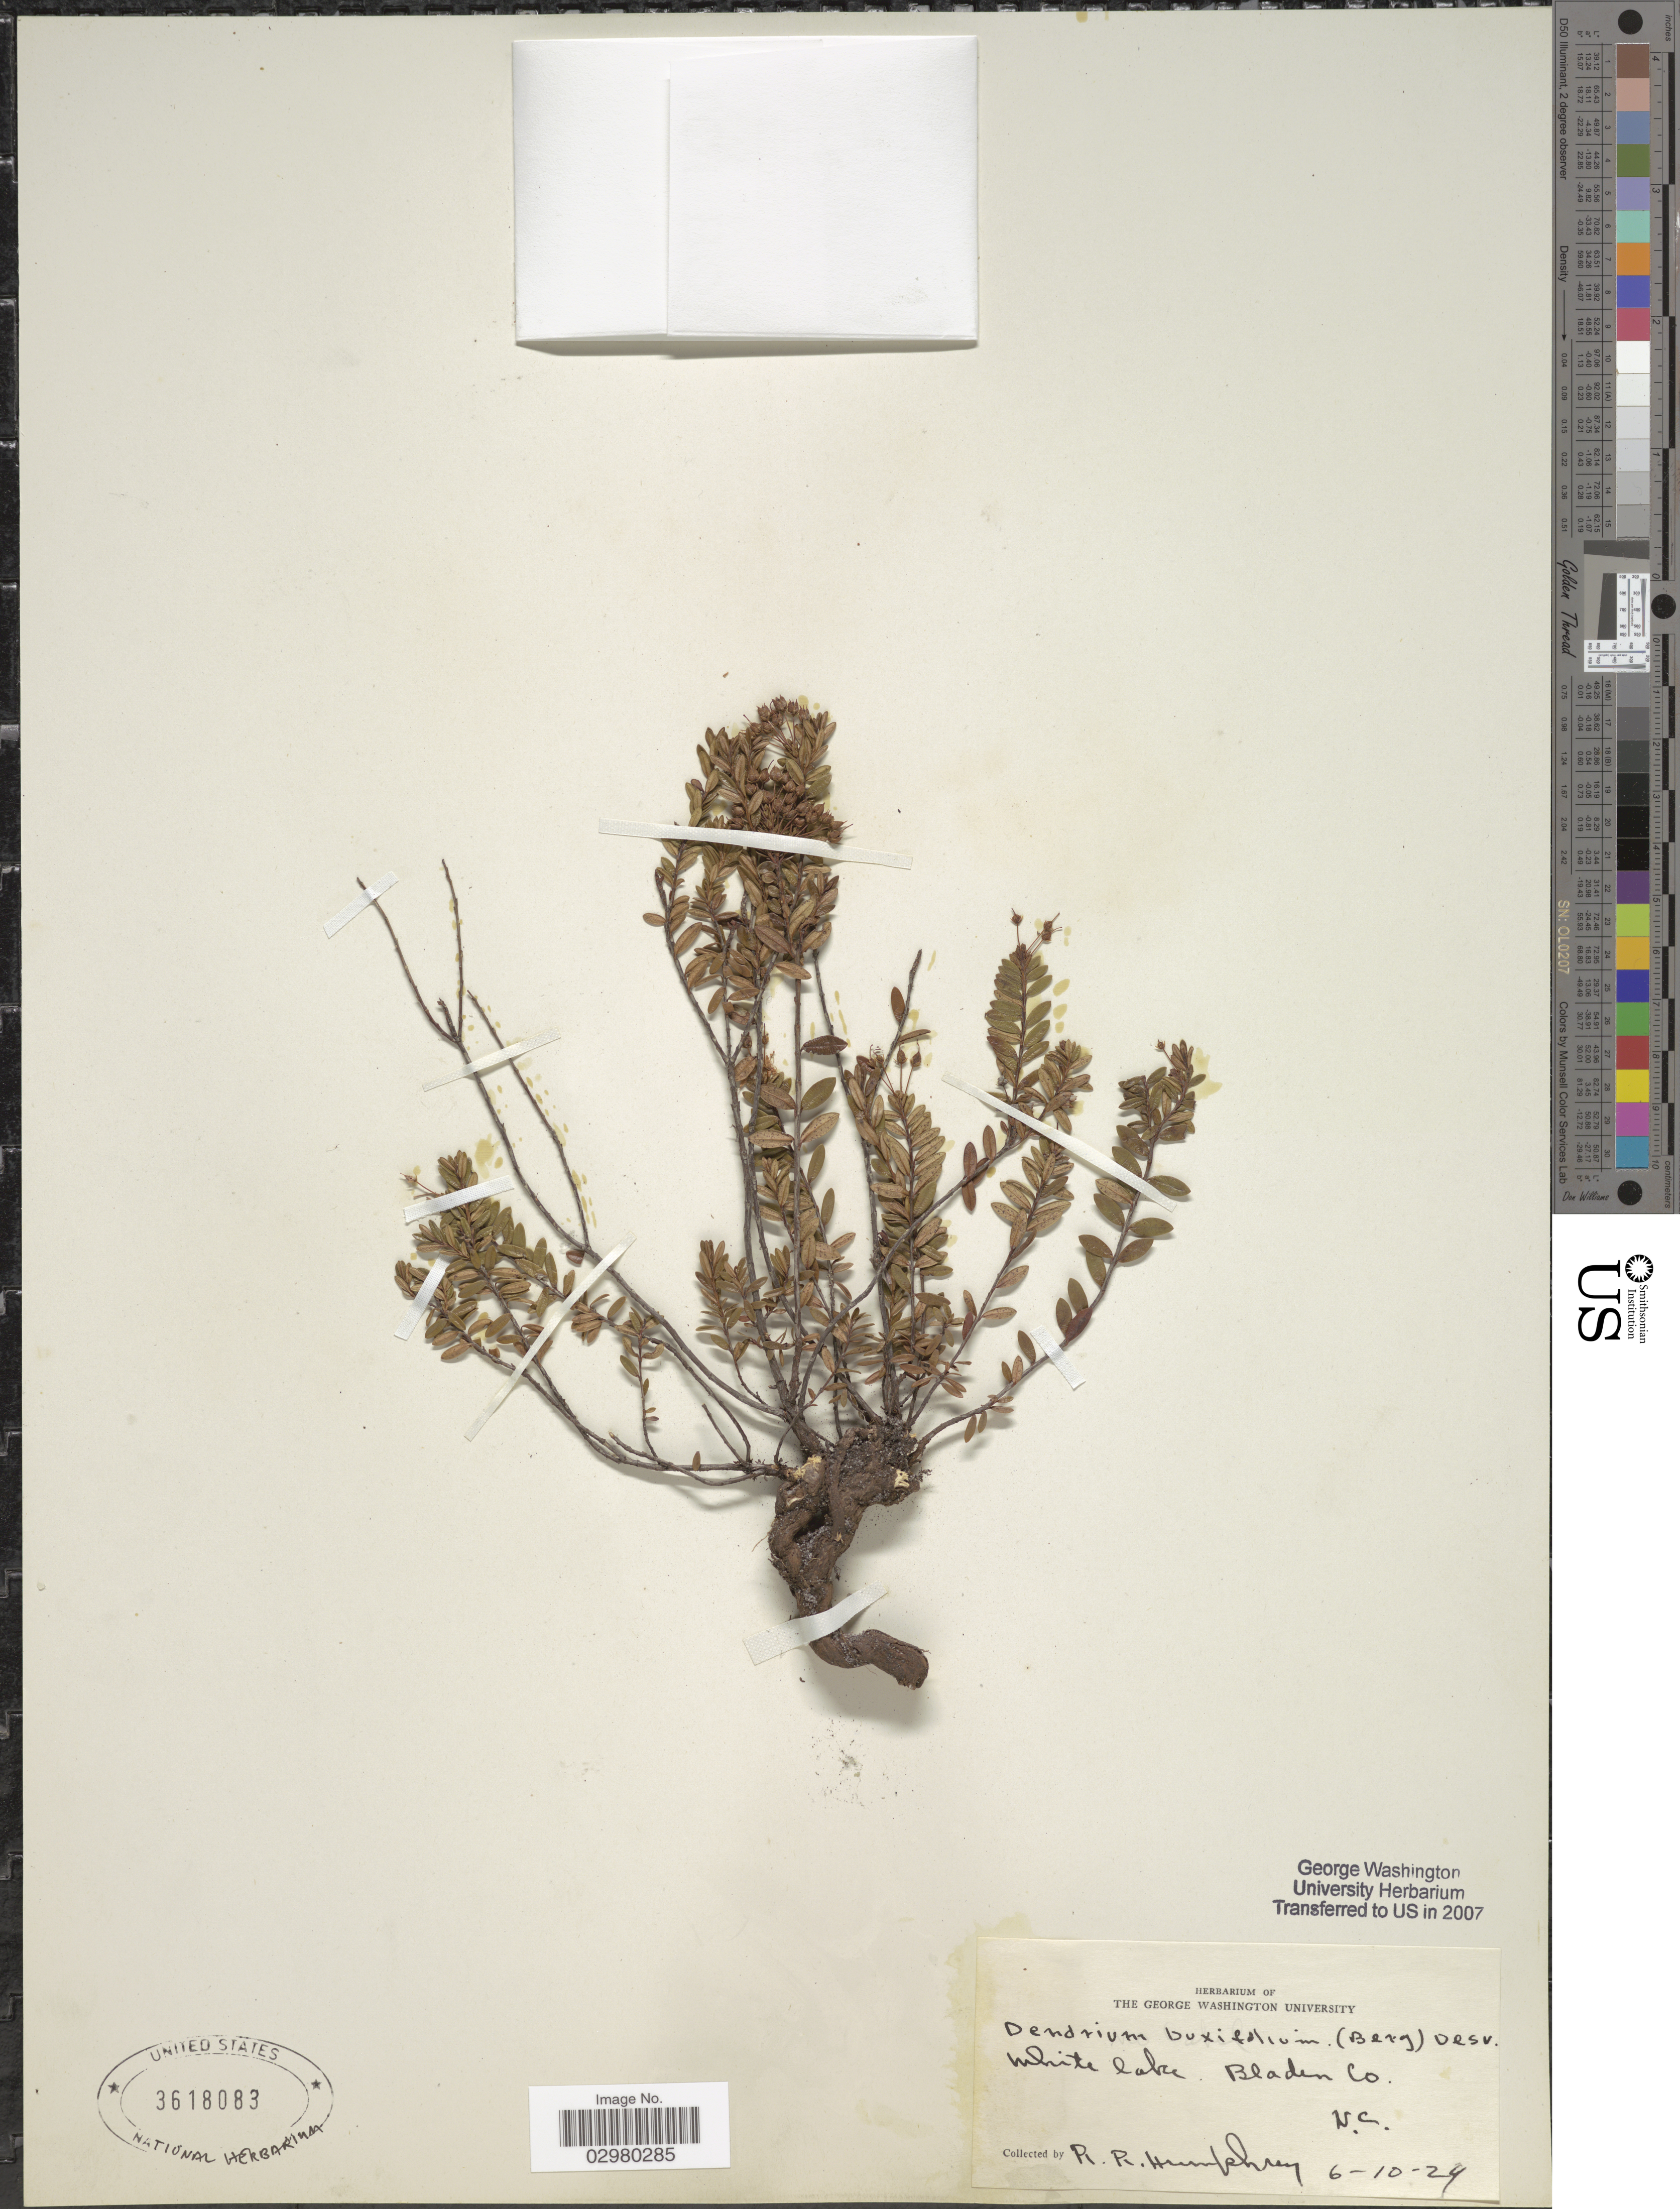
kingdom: Plantae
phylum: Tracheophyta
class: Magnoliopsida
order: Ericales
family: Ericaceae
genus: Leiophyllum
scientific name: Leiophyllum buxifolium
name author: (Bergius) Elliott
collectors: R. Humphrey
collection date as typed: Transcribed d/m/y: 10/6/24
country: United States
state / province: North Carolina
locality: White Lake, Bladen Co.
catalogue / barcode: US 3618083